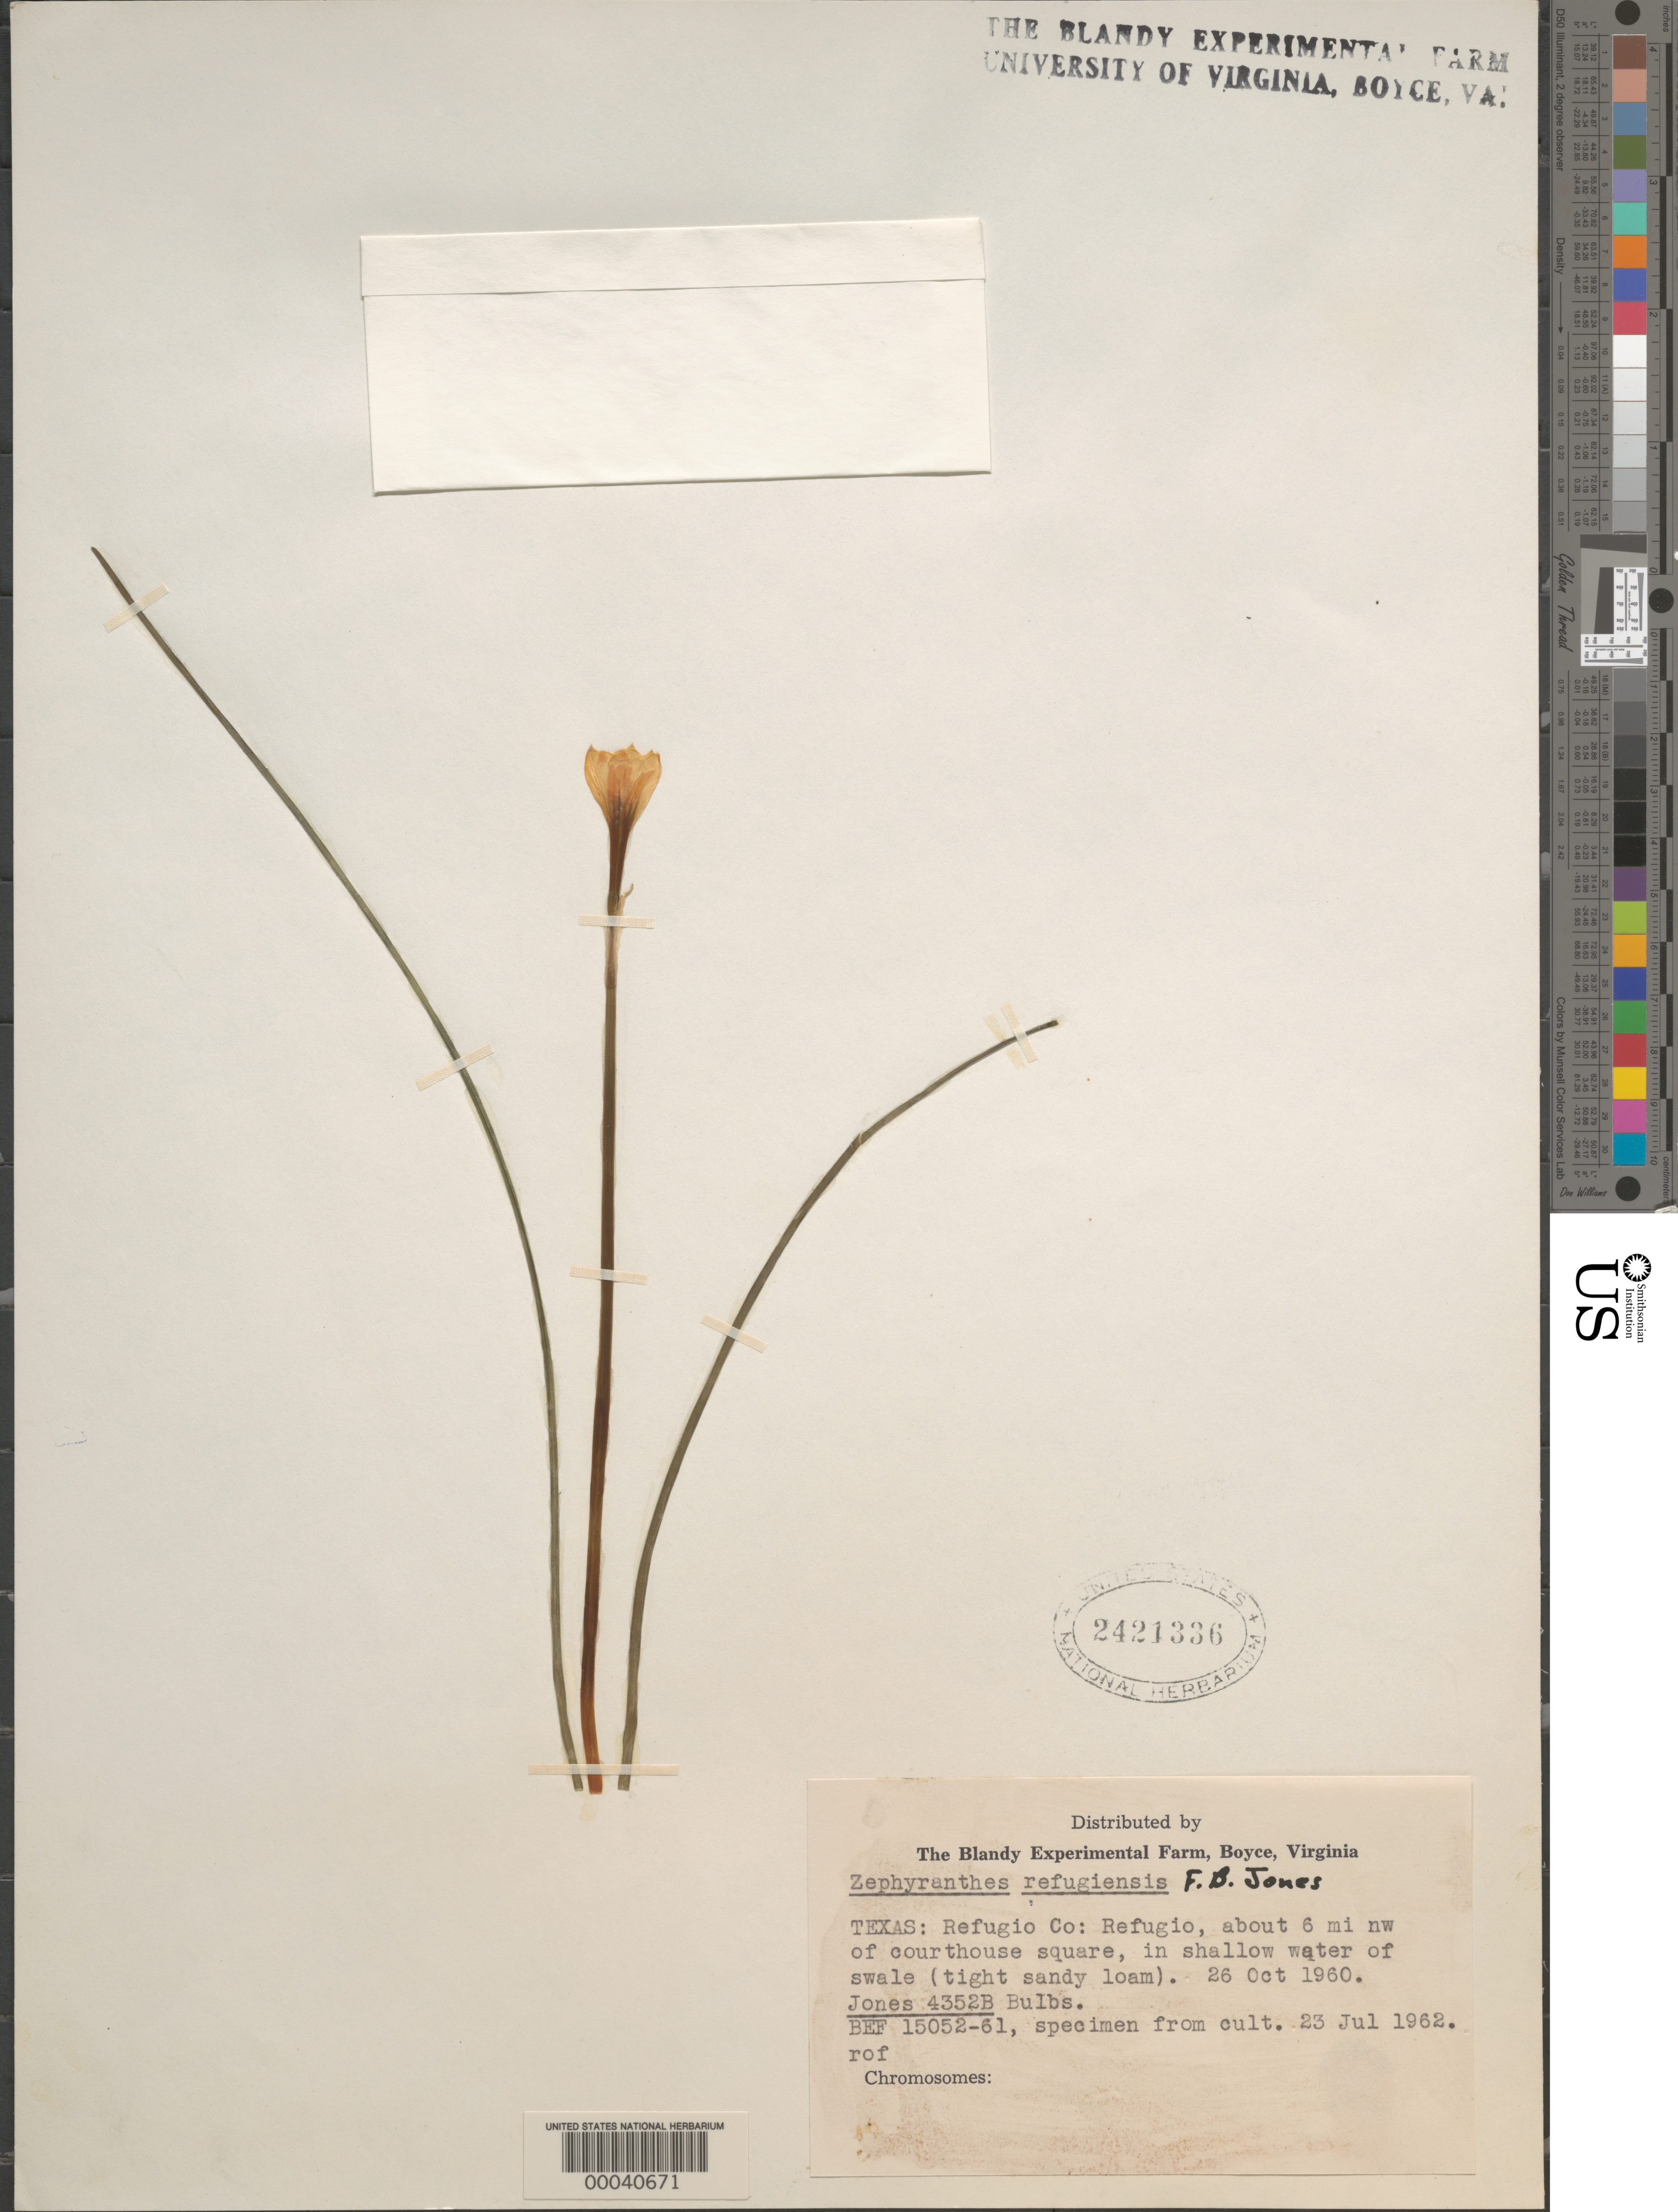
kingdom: Plantae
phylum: Tracheophyta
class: Liliopsida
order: Asparagales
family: Amaryllidaceae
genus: Zephyranthes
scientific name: Zephyranthes refugiensis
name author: F.B. Jones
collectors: F. B. Jones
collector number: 4352b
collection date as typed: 26 Oct 1960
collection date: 1960-10-26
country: United States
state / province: Texas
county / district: Refugio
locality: Refugio, about 6 mi. nw of courthouse square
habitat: Shallow water of swale (tight sandy loam)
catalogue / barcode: US 2421336